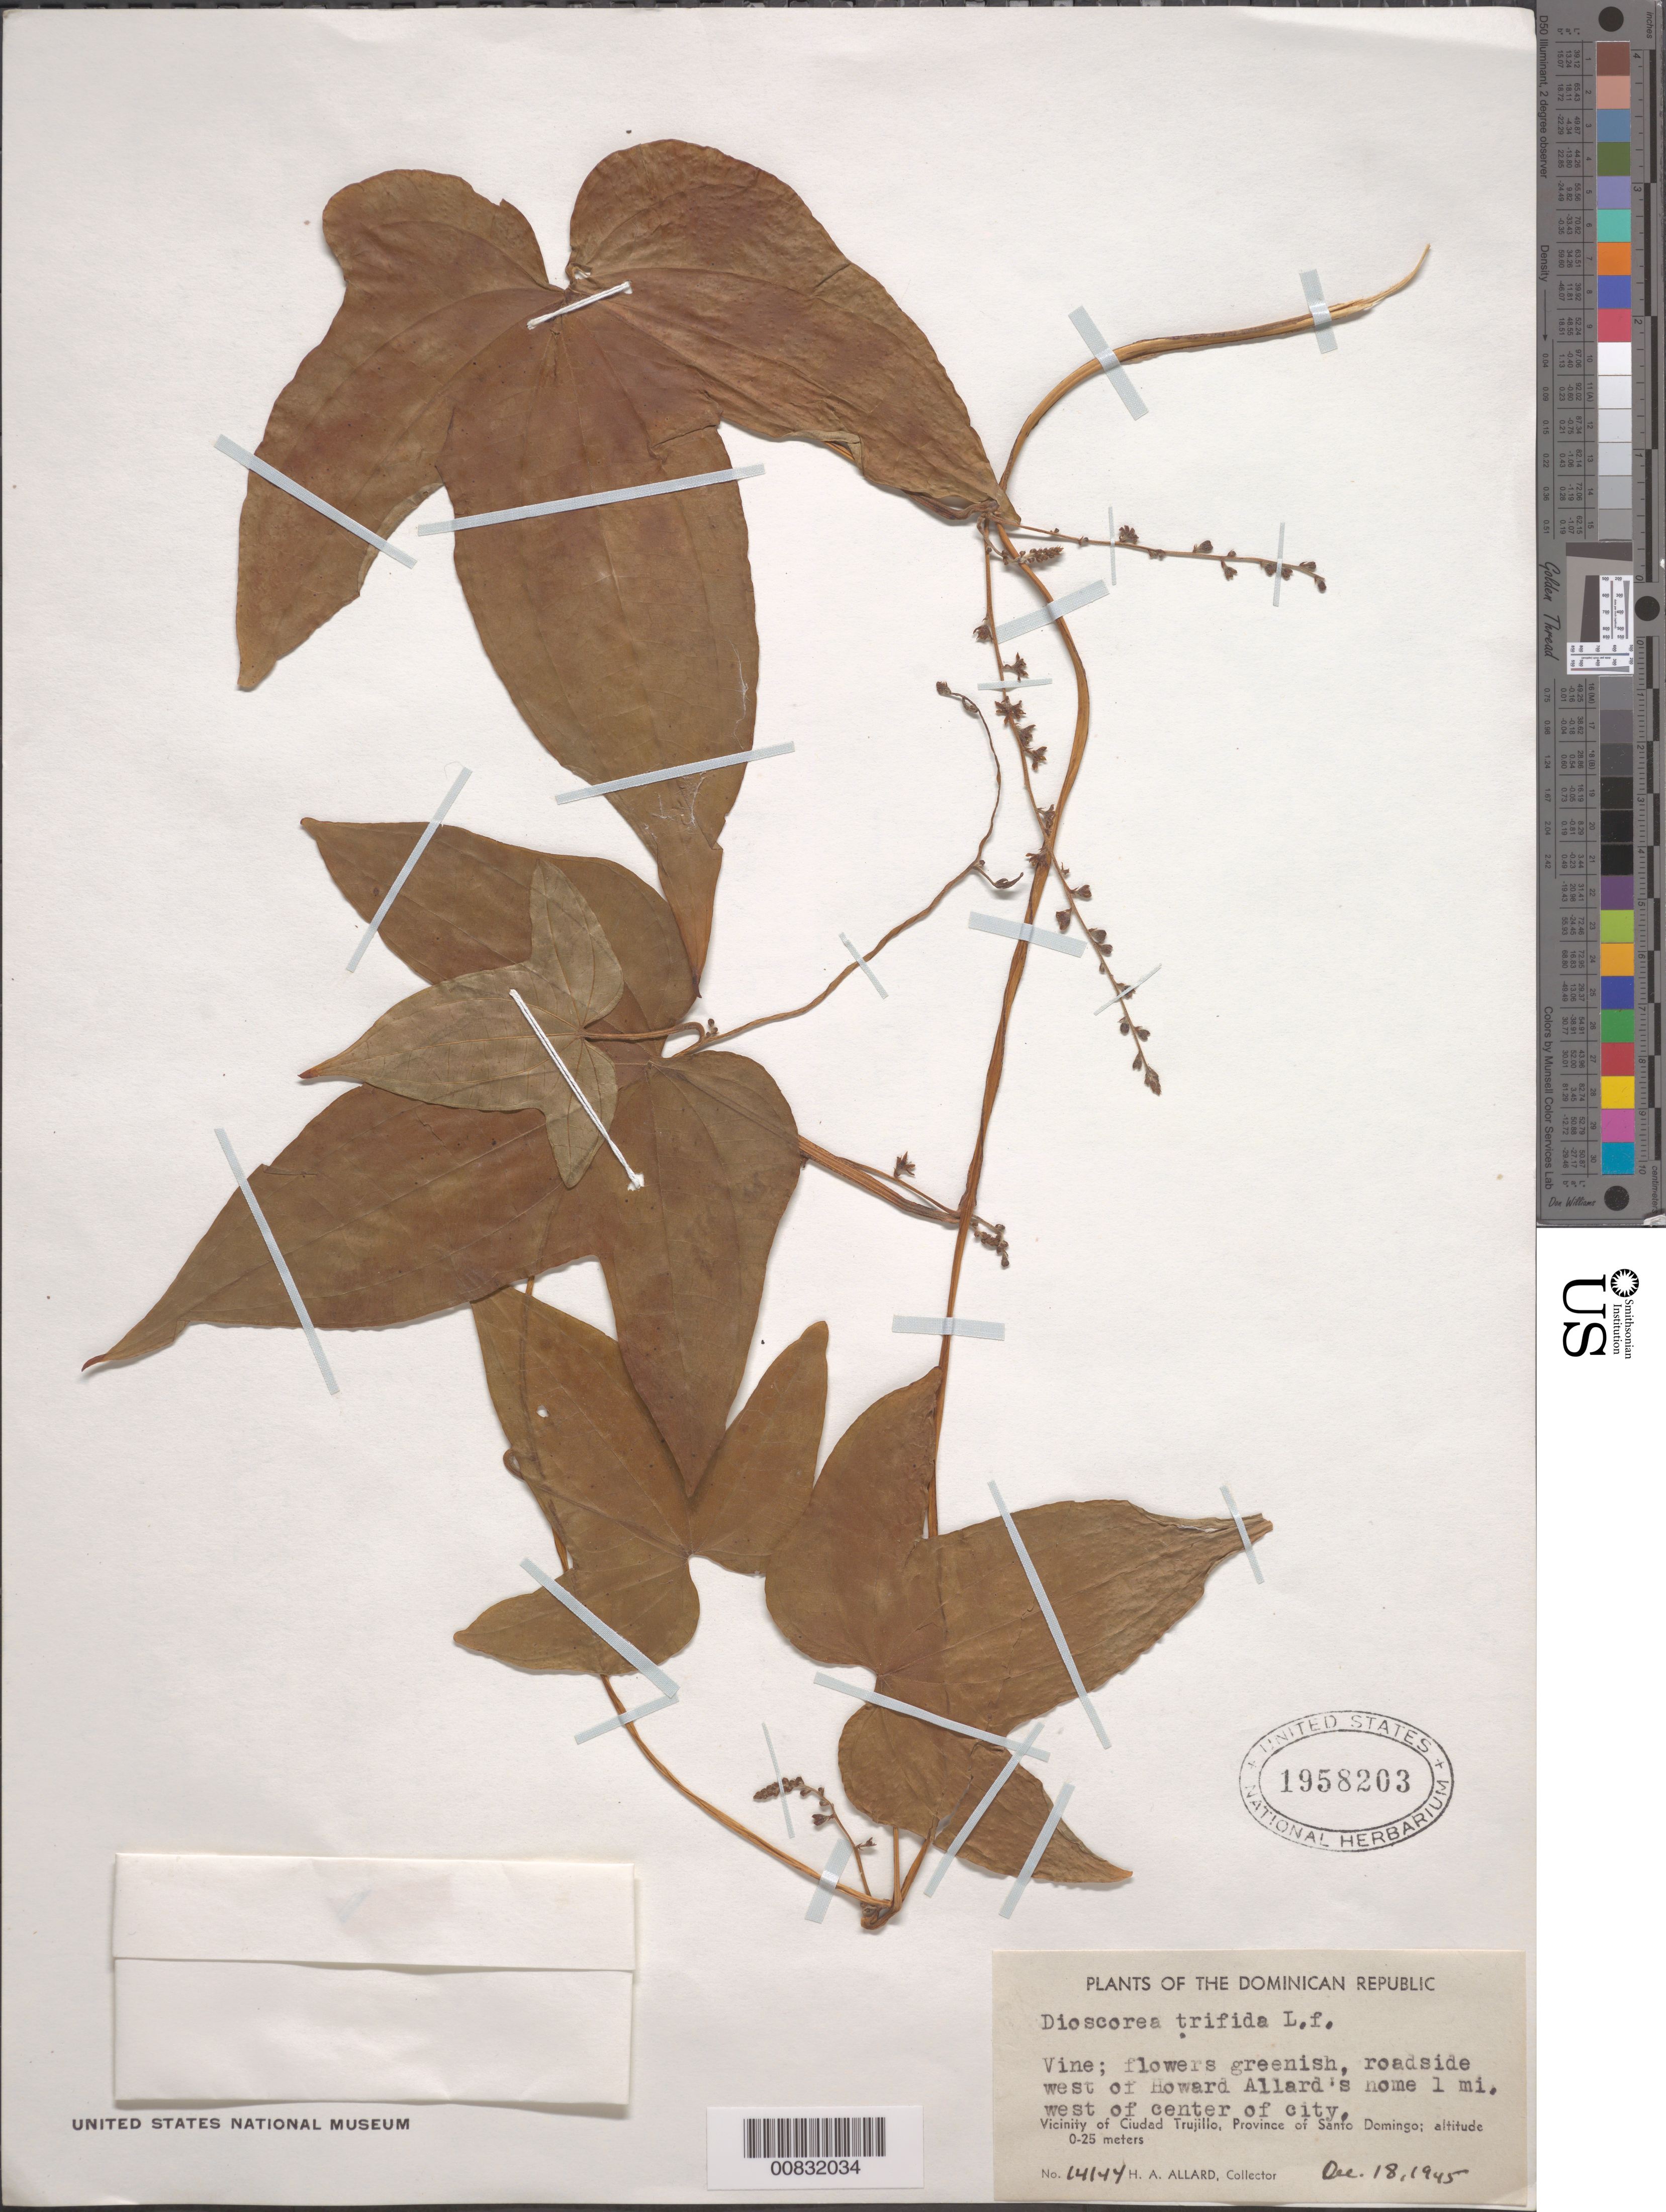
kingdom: Plantae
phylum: Tracheophyta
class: Liliopsida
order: Dioscoreales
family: Dioscoreaceae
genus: Dioscorea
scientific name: Dioscorea trifida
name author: L. f.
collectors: H. A. Allard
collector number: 14144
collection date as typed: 18 Dec 1945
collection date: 1945-12-18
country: Dominican Republic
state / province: Distrito Nacional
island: Hispaniola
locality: Vicinity of Ciudad Trujillo, Province of Santo Domingo. Roadside west of Howard Allard's home, 1 mi. west of center of city.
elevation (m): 0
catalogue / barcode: US 1958203